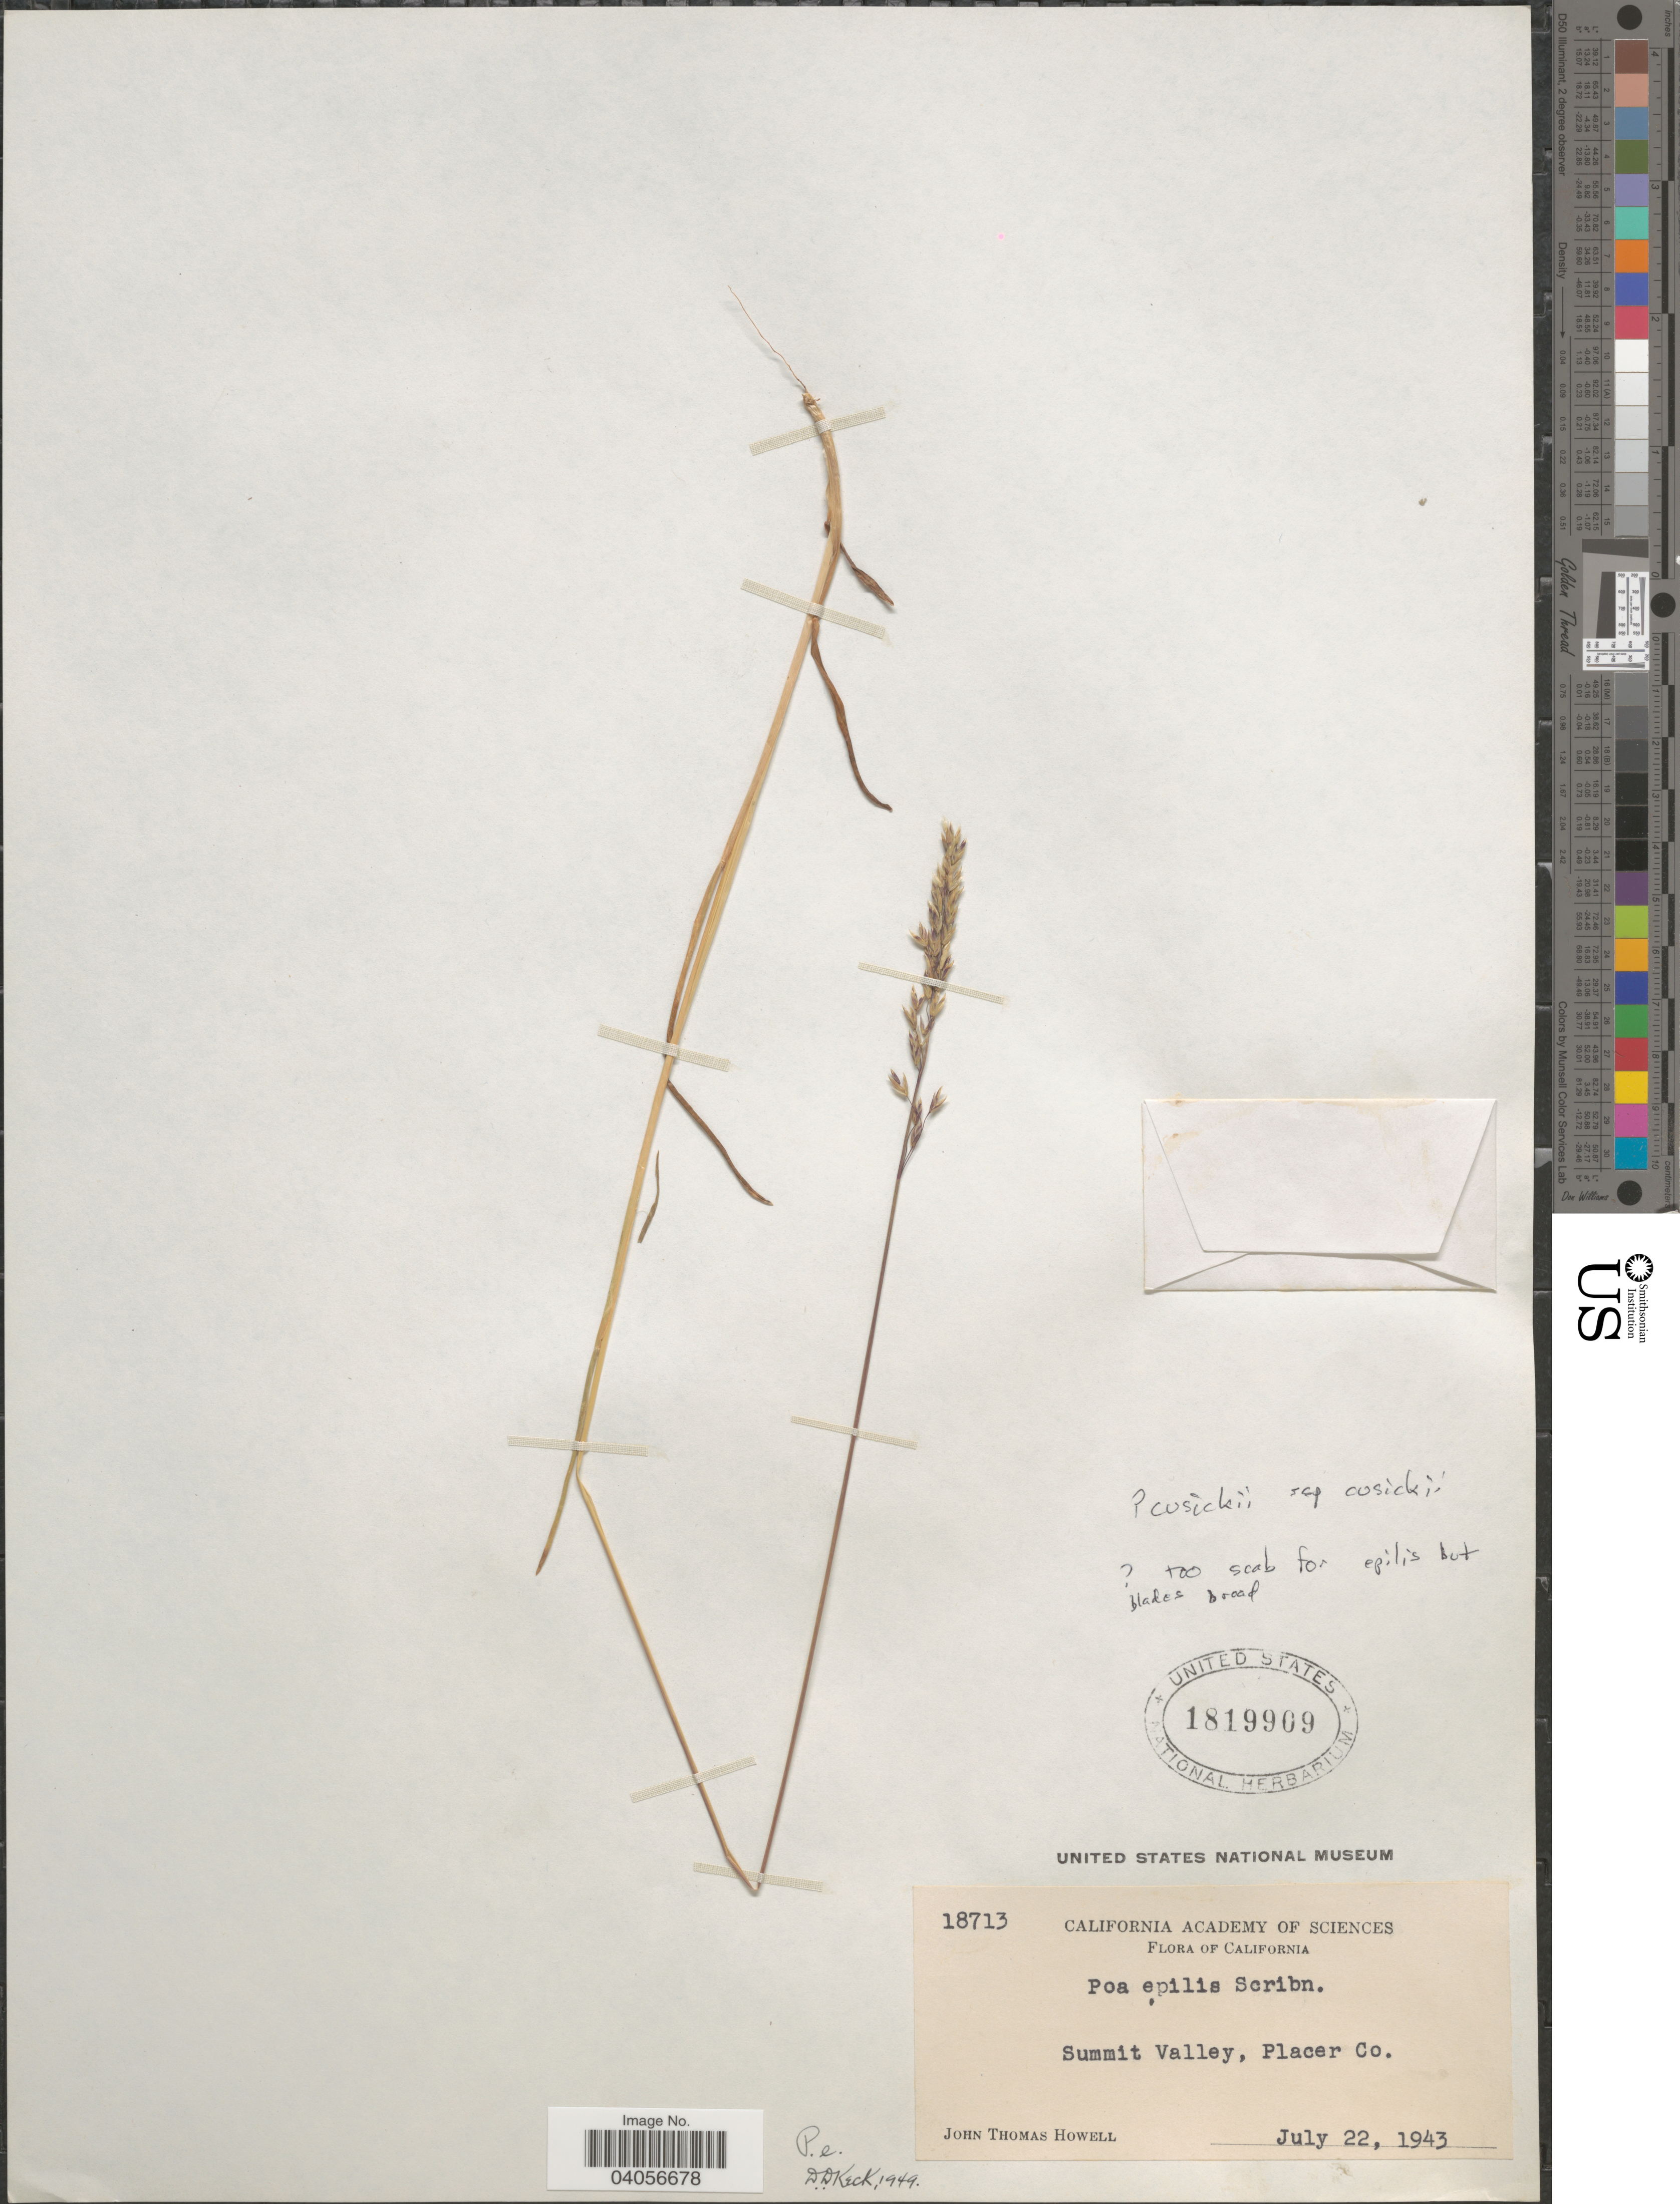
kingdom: Plantae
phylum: Tracheophyta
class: Liliopsida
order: Poales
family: Poaceae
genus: Poa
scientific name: Poa cusickii subsp. cusickii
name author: Vasey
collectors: J. T. Howell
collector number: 18713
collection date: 1943-07-22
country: United States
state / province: California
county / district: Placer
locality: Summit Valley, Placer Co.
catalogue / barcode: US 1819909